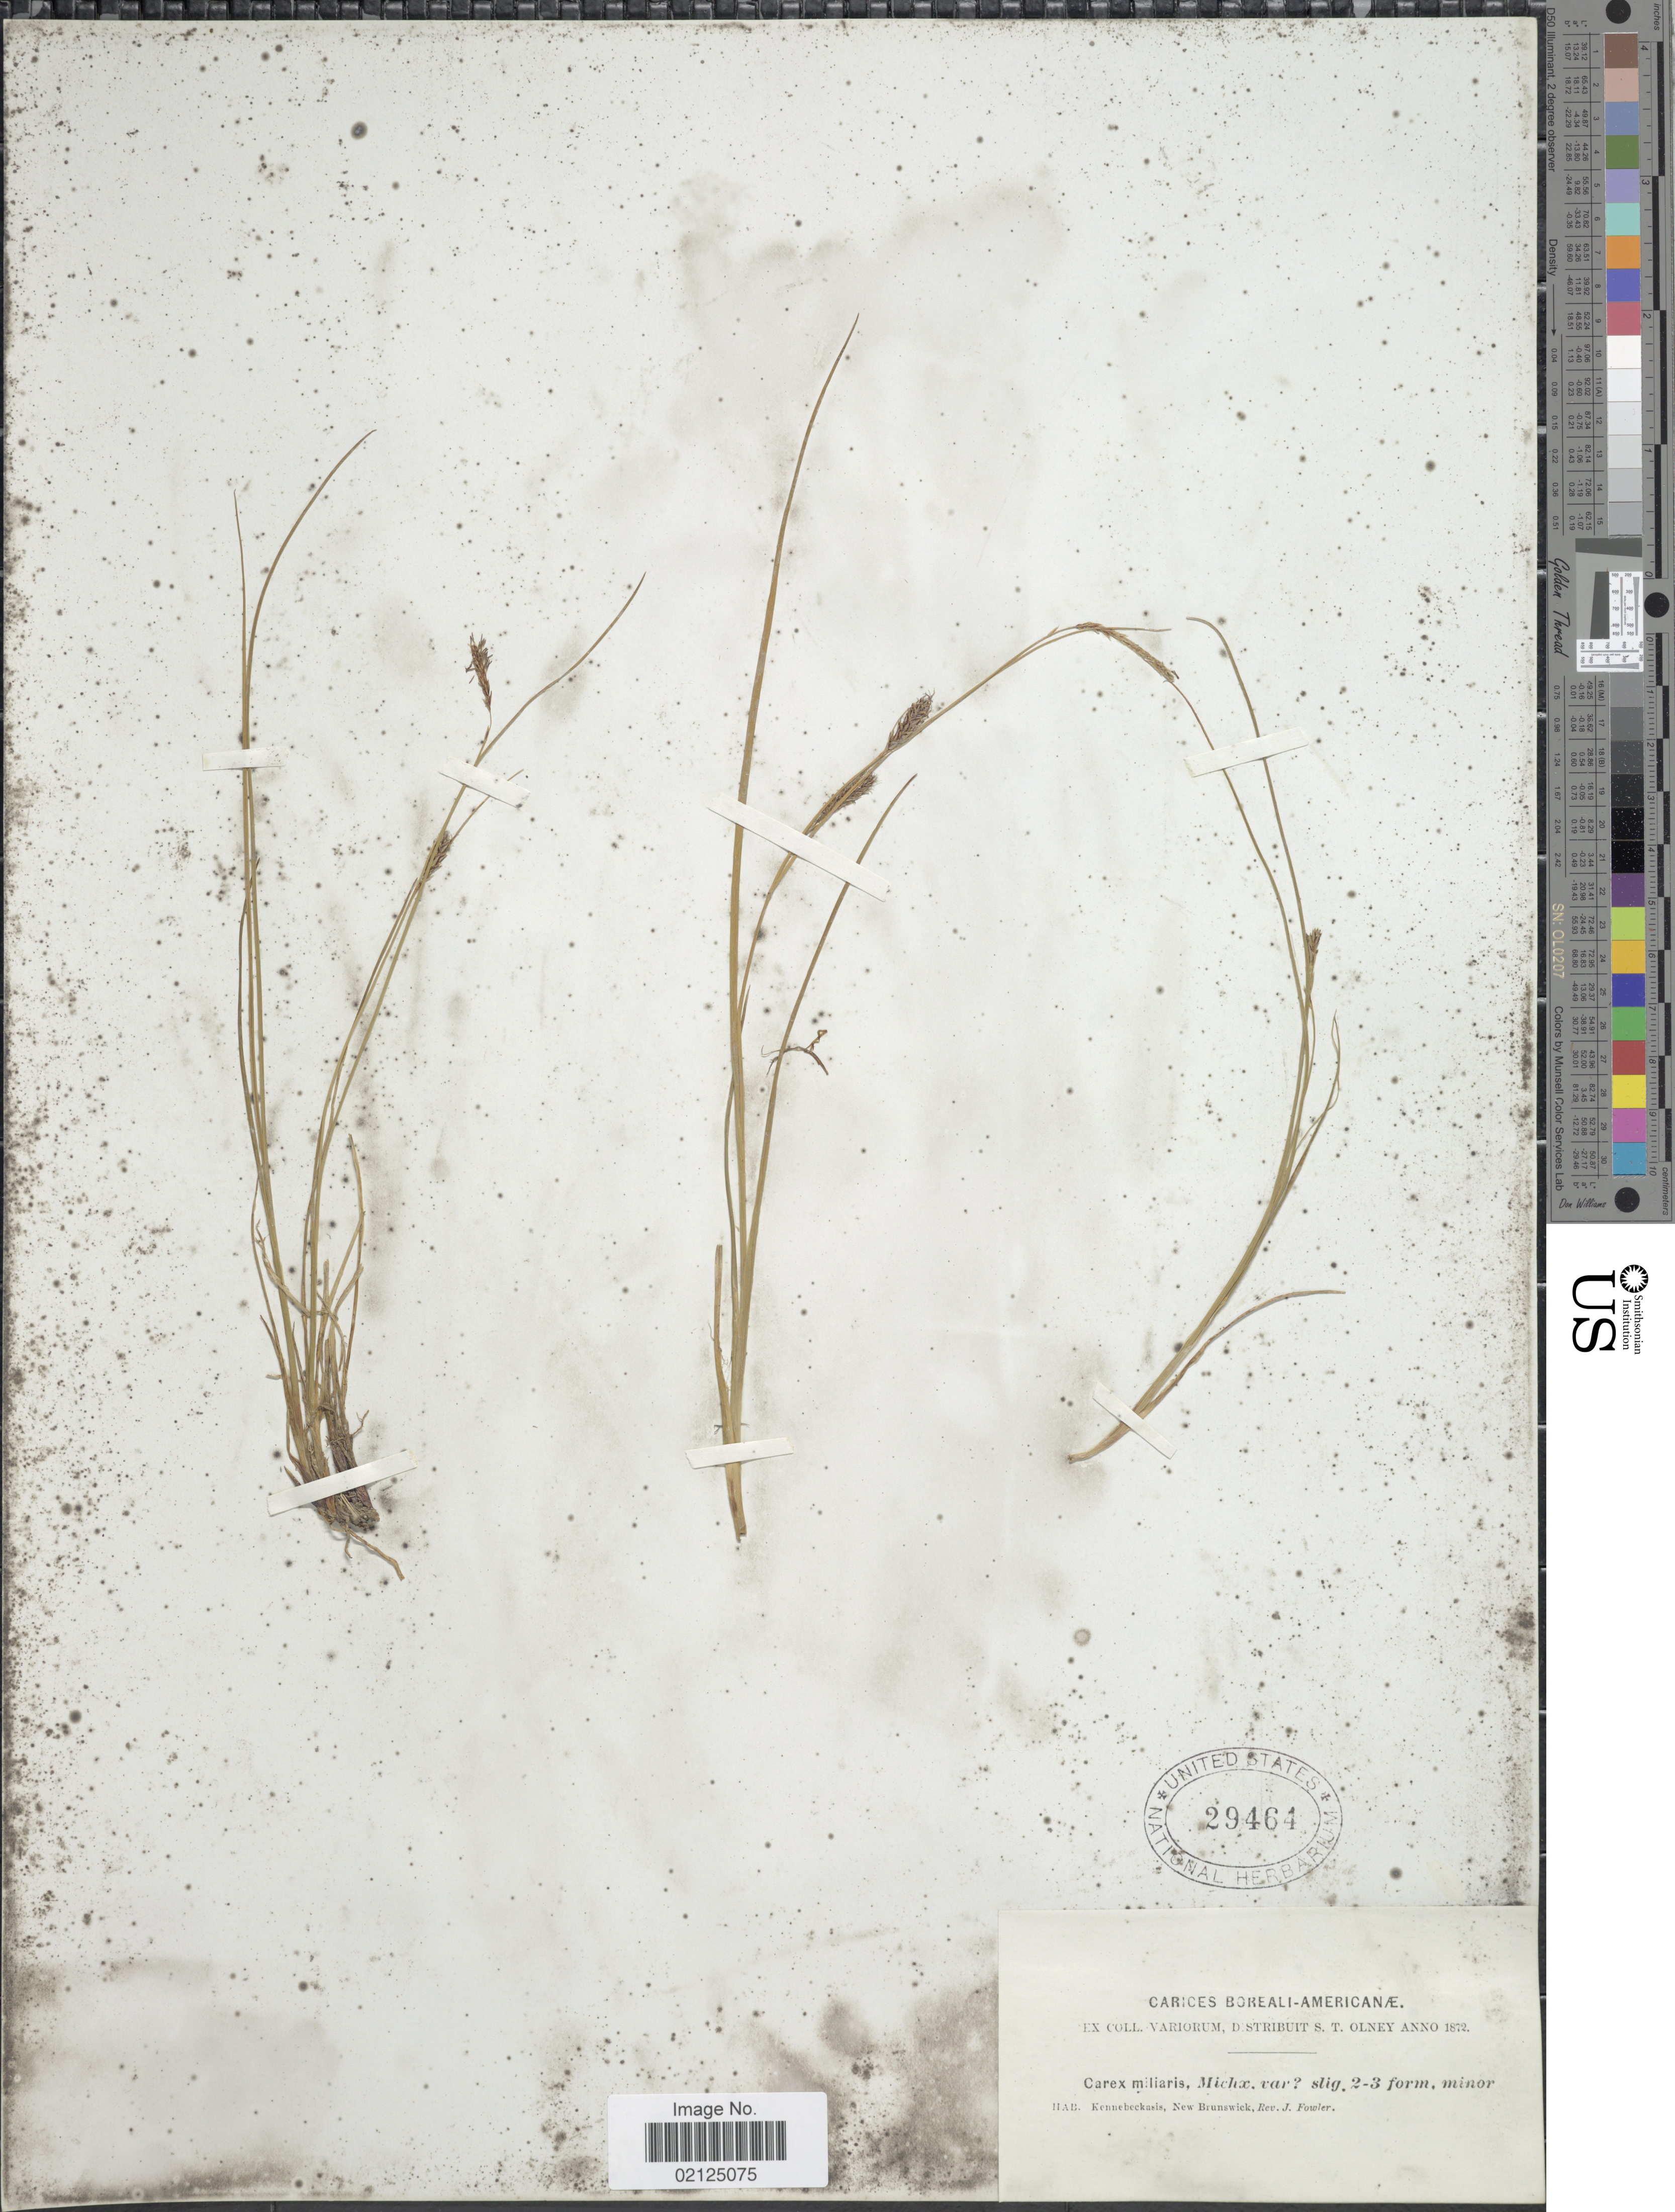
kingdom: Plantae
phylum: Tracheophyta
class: Liliopsida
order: Poales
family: Cyperaceae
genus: Carex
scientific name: Carex miliaris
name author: Michx.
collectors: J. P. Fowler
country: Canada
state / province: New Brunswick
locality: Carices Boreali- Americanæ, Kennebeckasis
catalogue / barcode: US 29464